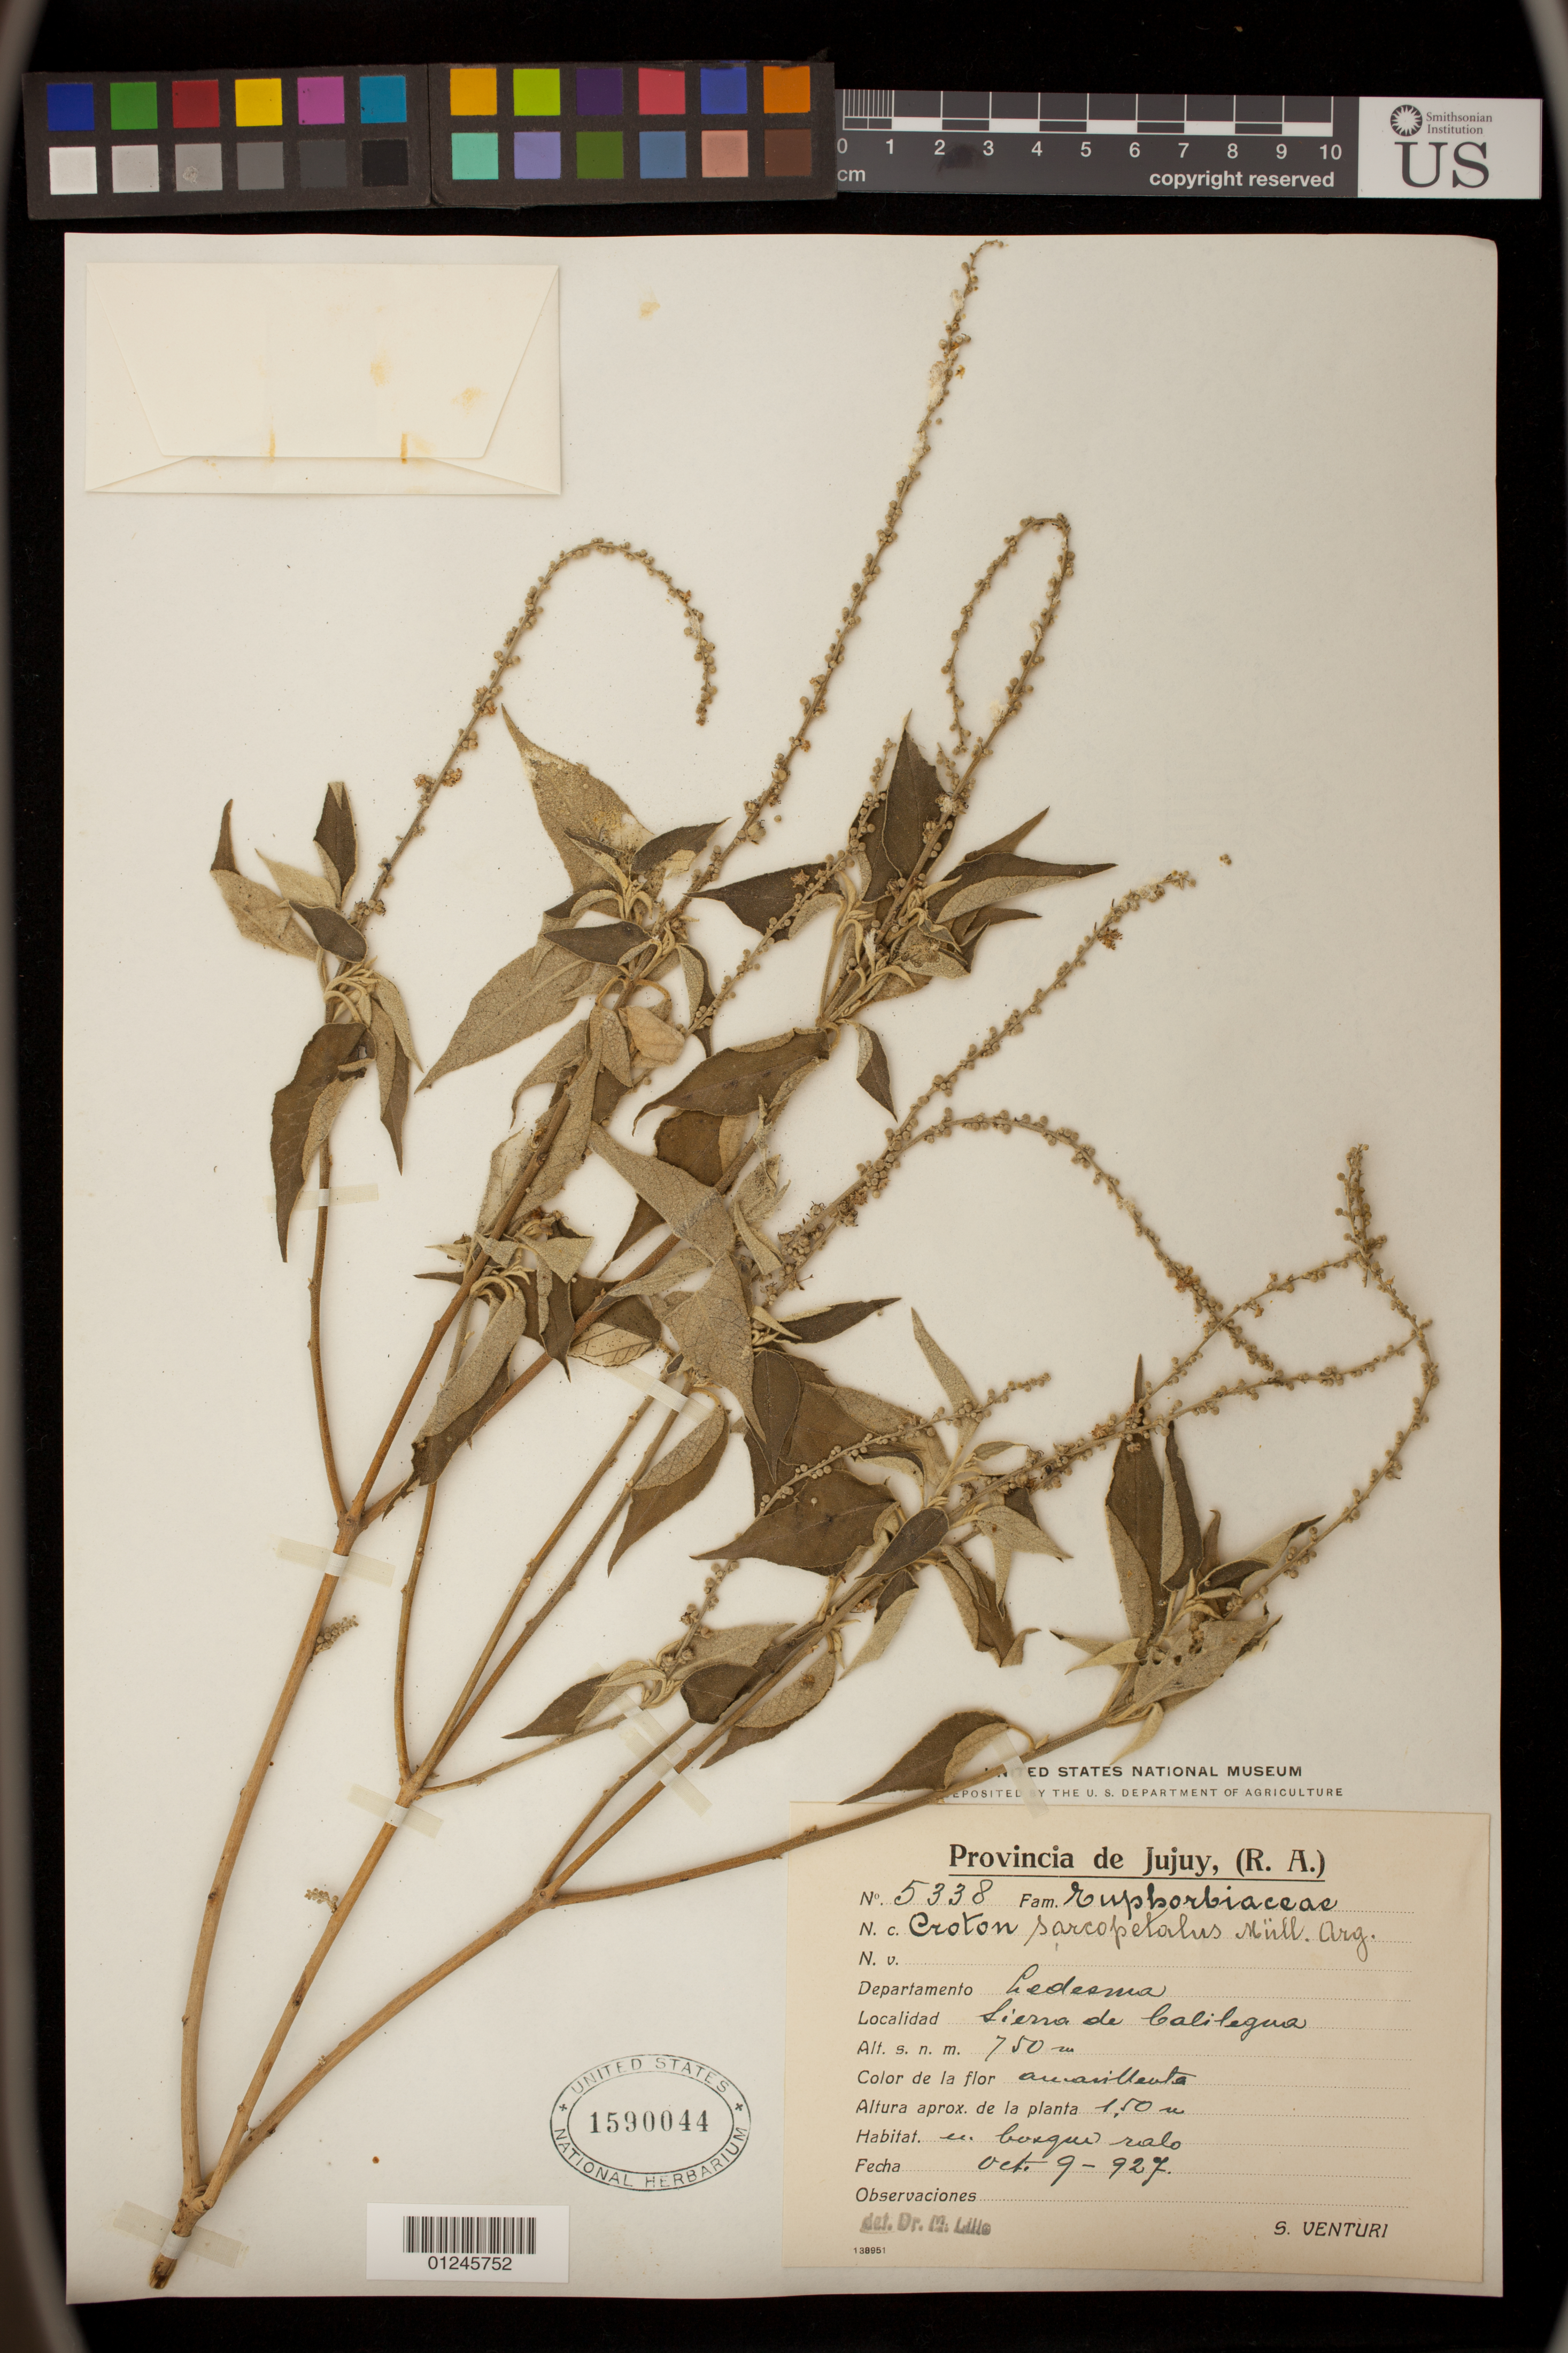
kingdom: Plantae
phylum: Tracheophyta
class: Magnoliopsida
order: Malpighiales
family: Euphorbiaceae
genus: Croton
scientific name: Croton sarcopetalus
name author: Müll. Arg.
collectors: S. Venturi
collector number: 5338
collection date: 1927-10-09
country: Argentina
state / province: Jujuy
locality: Ledesma.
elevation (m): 750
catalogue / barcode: US 1590044